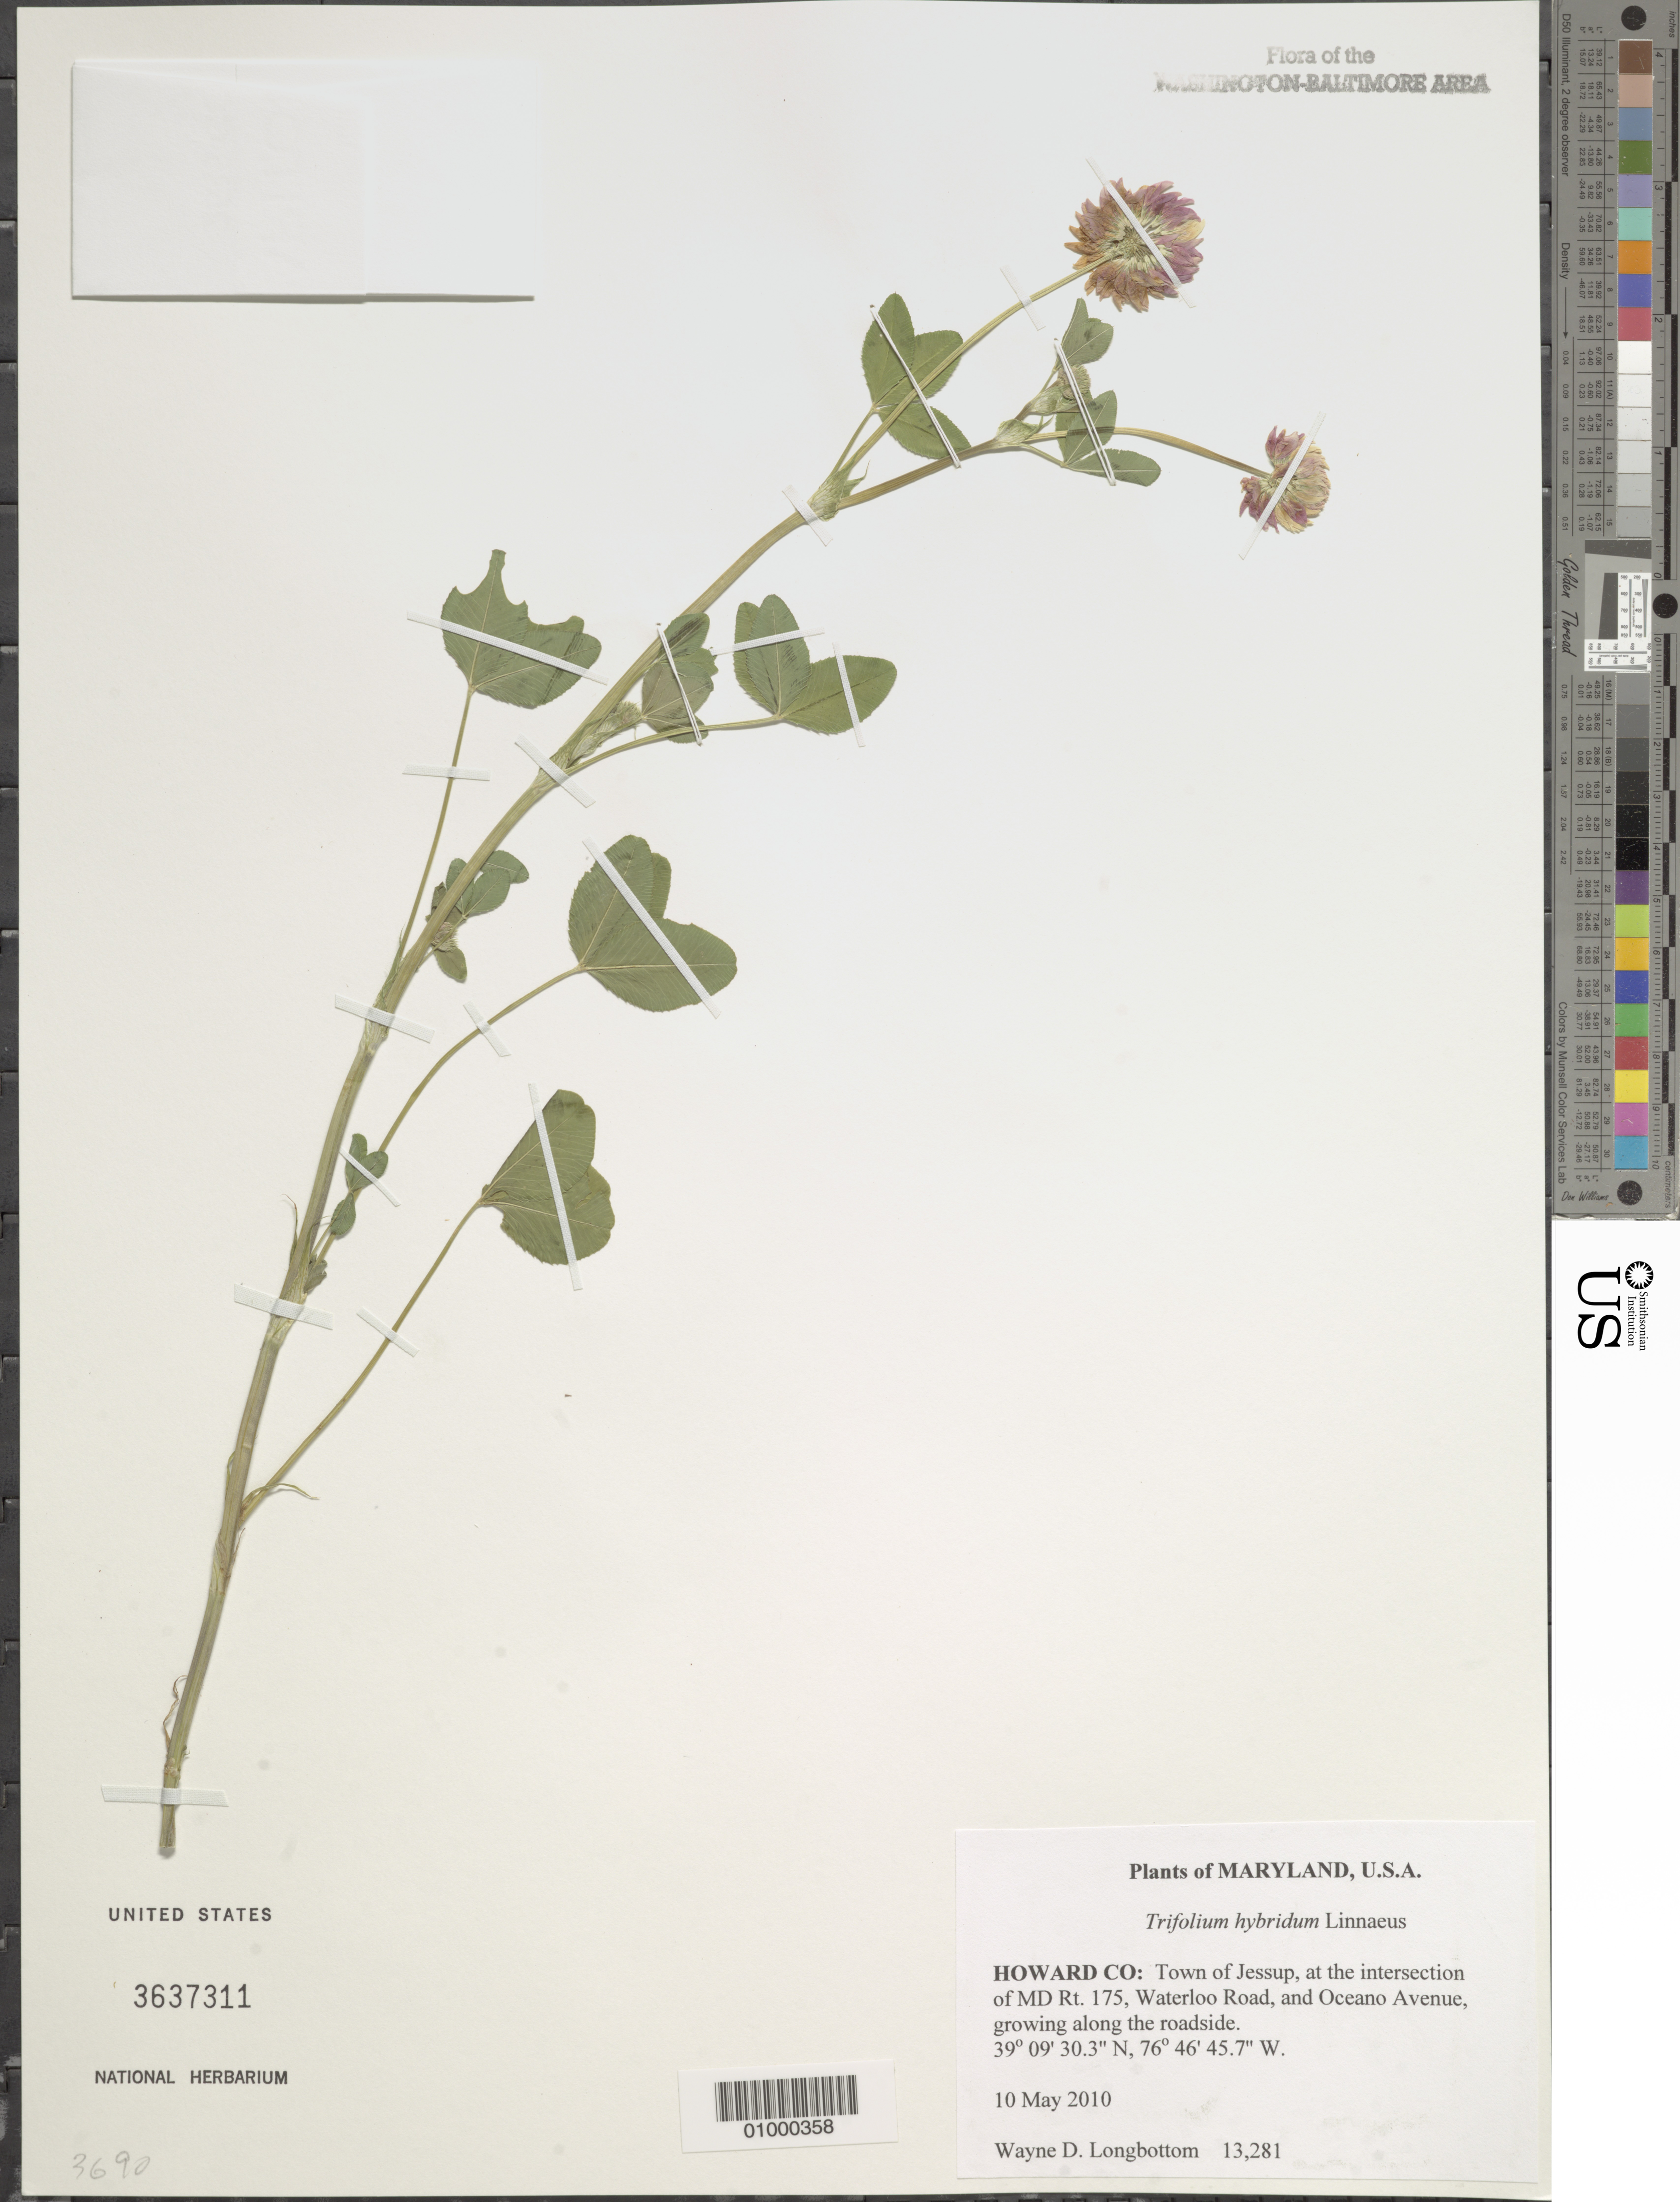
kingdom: Plantae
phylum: Tracheophyta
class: Magnoliopsida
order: Fabales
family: Fabaceae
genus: Trifolium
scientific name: Trifolium hybridum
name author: L.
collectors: W. D. Longbottom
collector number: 13281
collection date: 2010-05-10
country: United States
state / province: Maryland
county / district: Howard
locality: Town of Jessup, at the intersection of MD Rt. 175, Waterloo Road, and oceano Avenua, growing along the roadside.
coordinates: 37 09 30.3 N, 76 46 45.7 W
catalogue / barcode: US 3637311